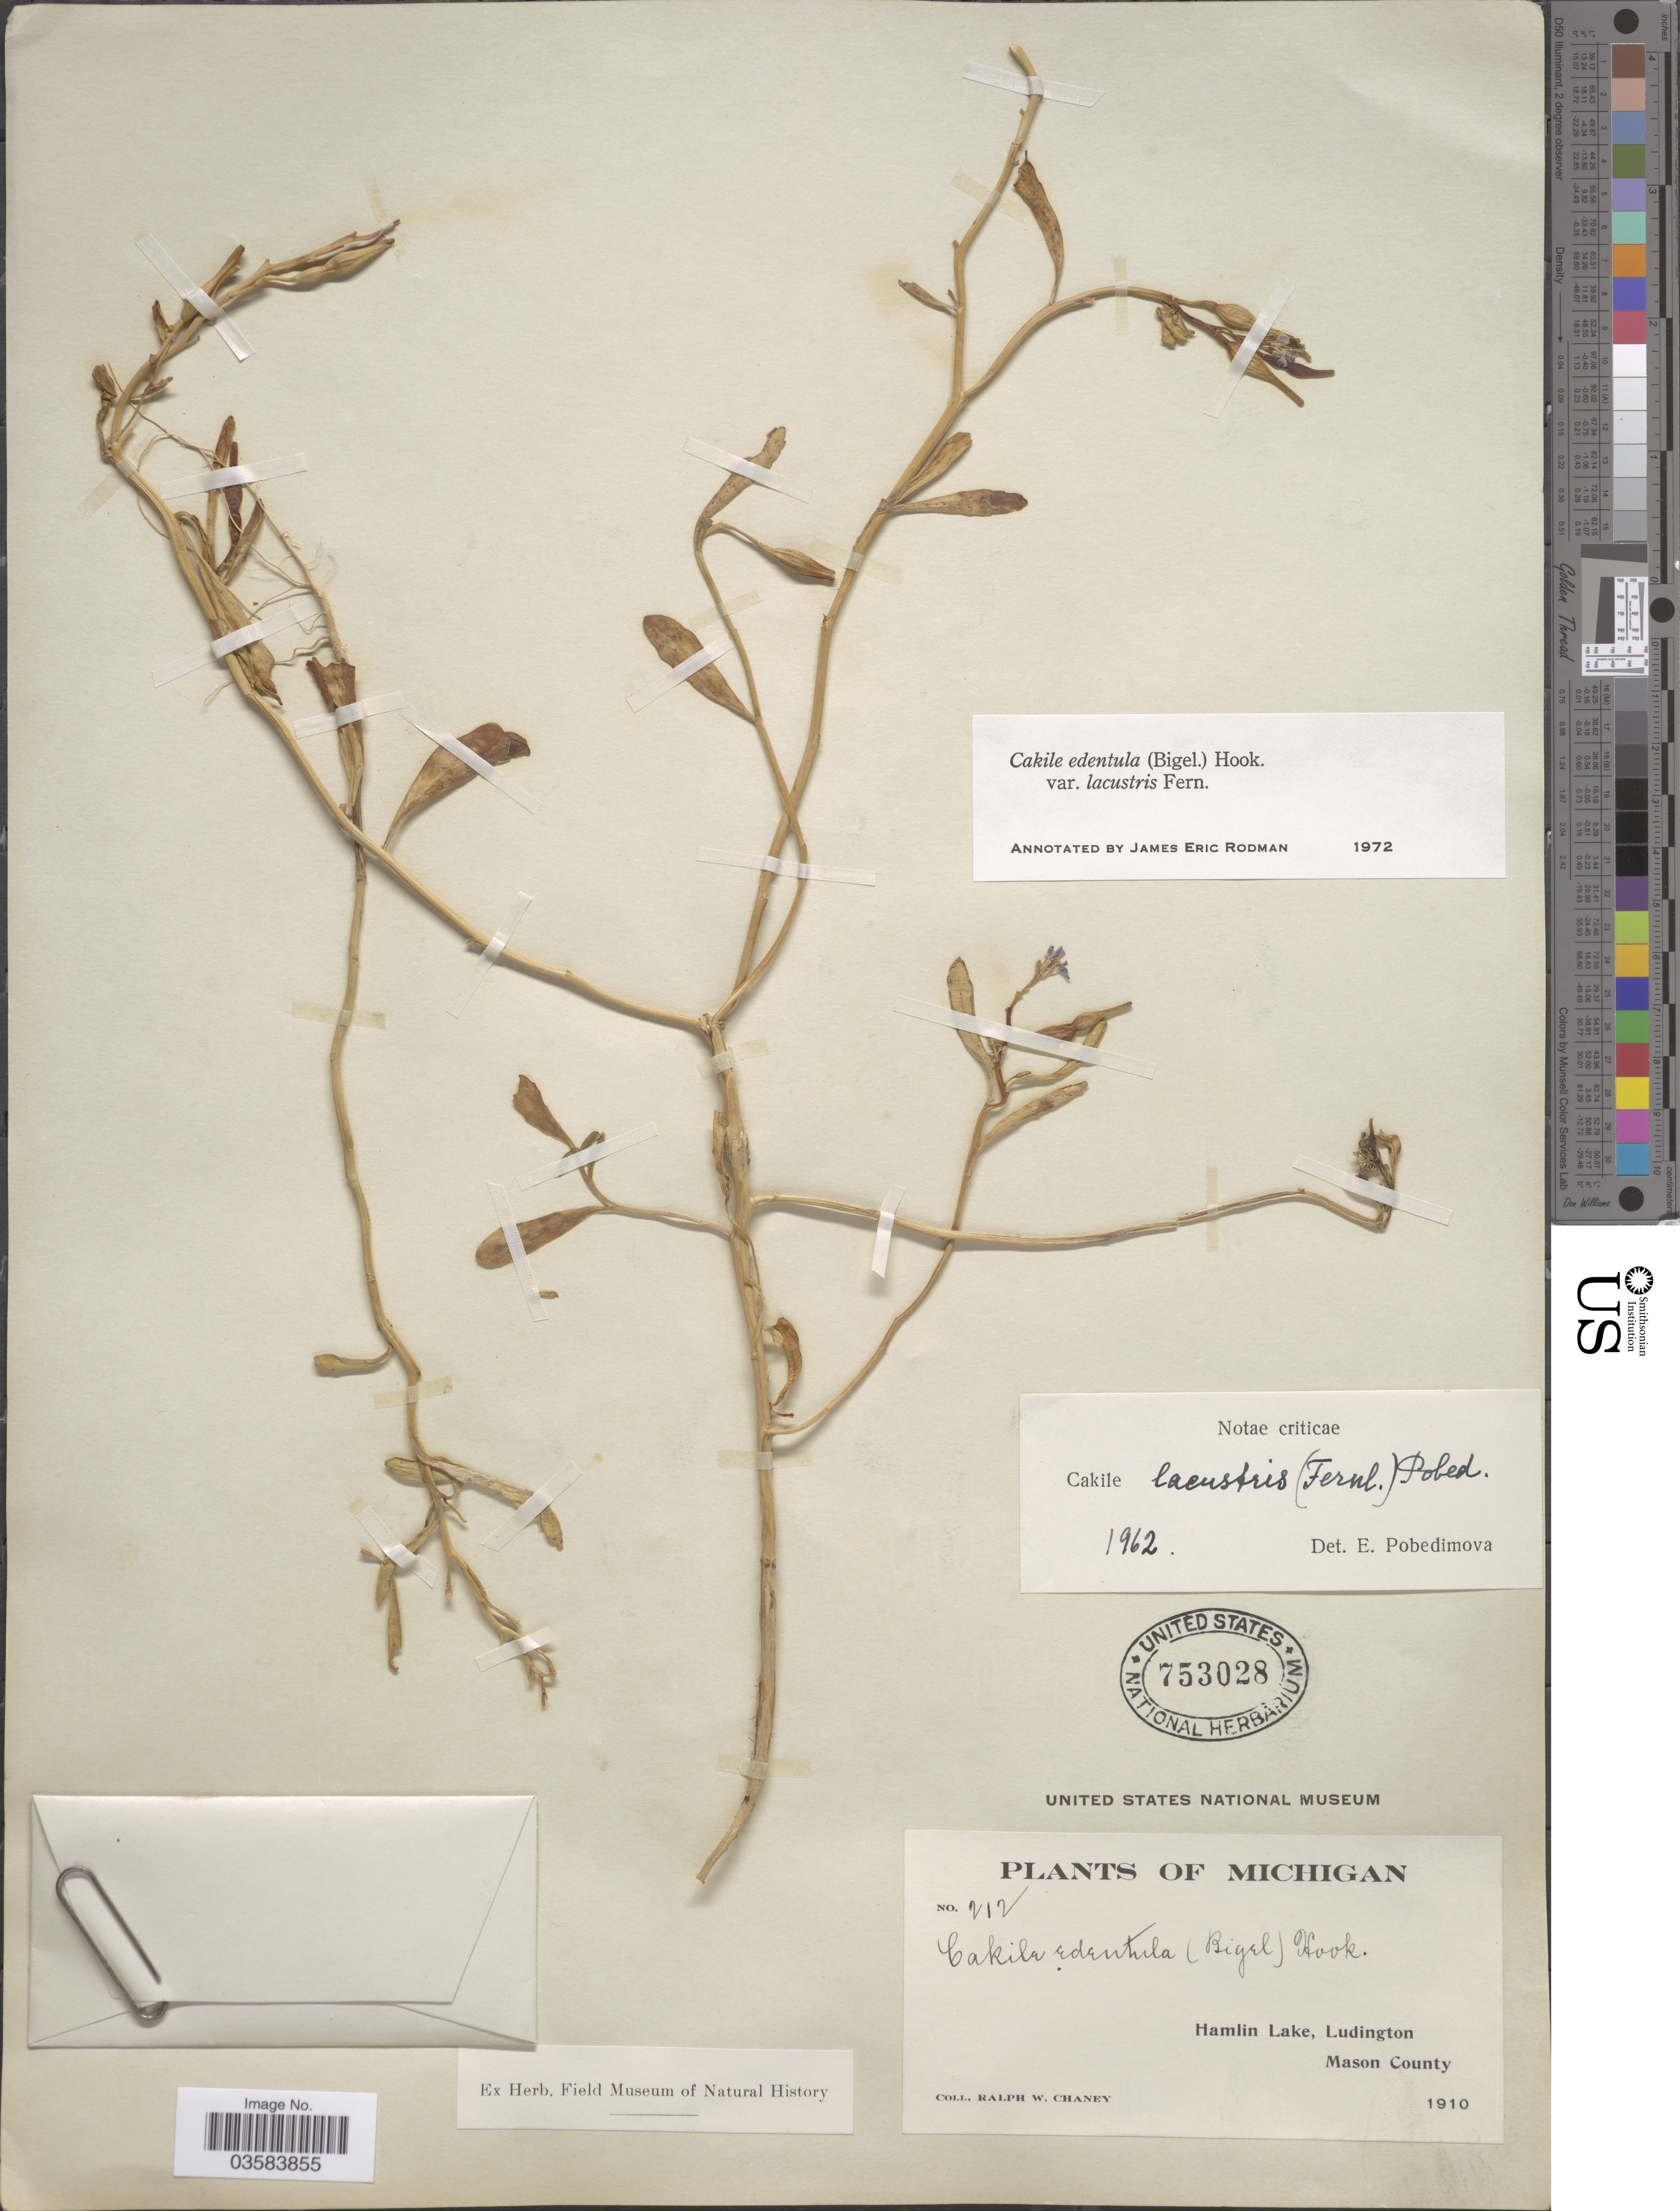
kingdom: Plantae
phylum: Tracheophyta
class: Magnoliopsida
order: Brassicales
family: Brassicaceae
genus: Cakile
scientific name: Cakile edentula var. lacustris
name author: Fernald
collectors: R. Chaney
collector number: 919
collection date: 1910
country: United States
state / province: Michigan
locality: Hamlin Lake, Ludington. Mason County.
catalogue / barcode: US 753028